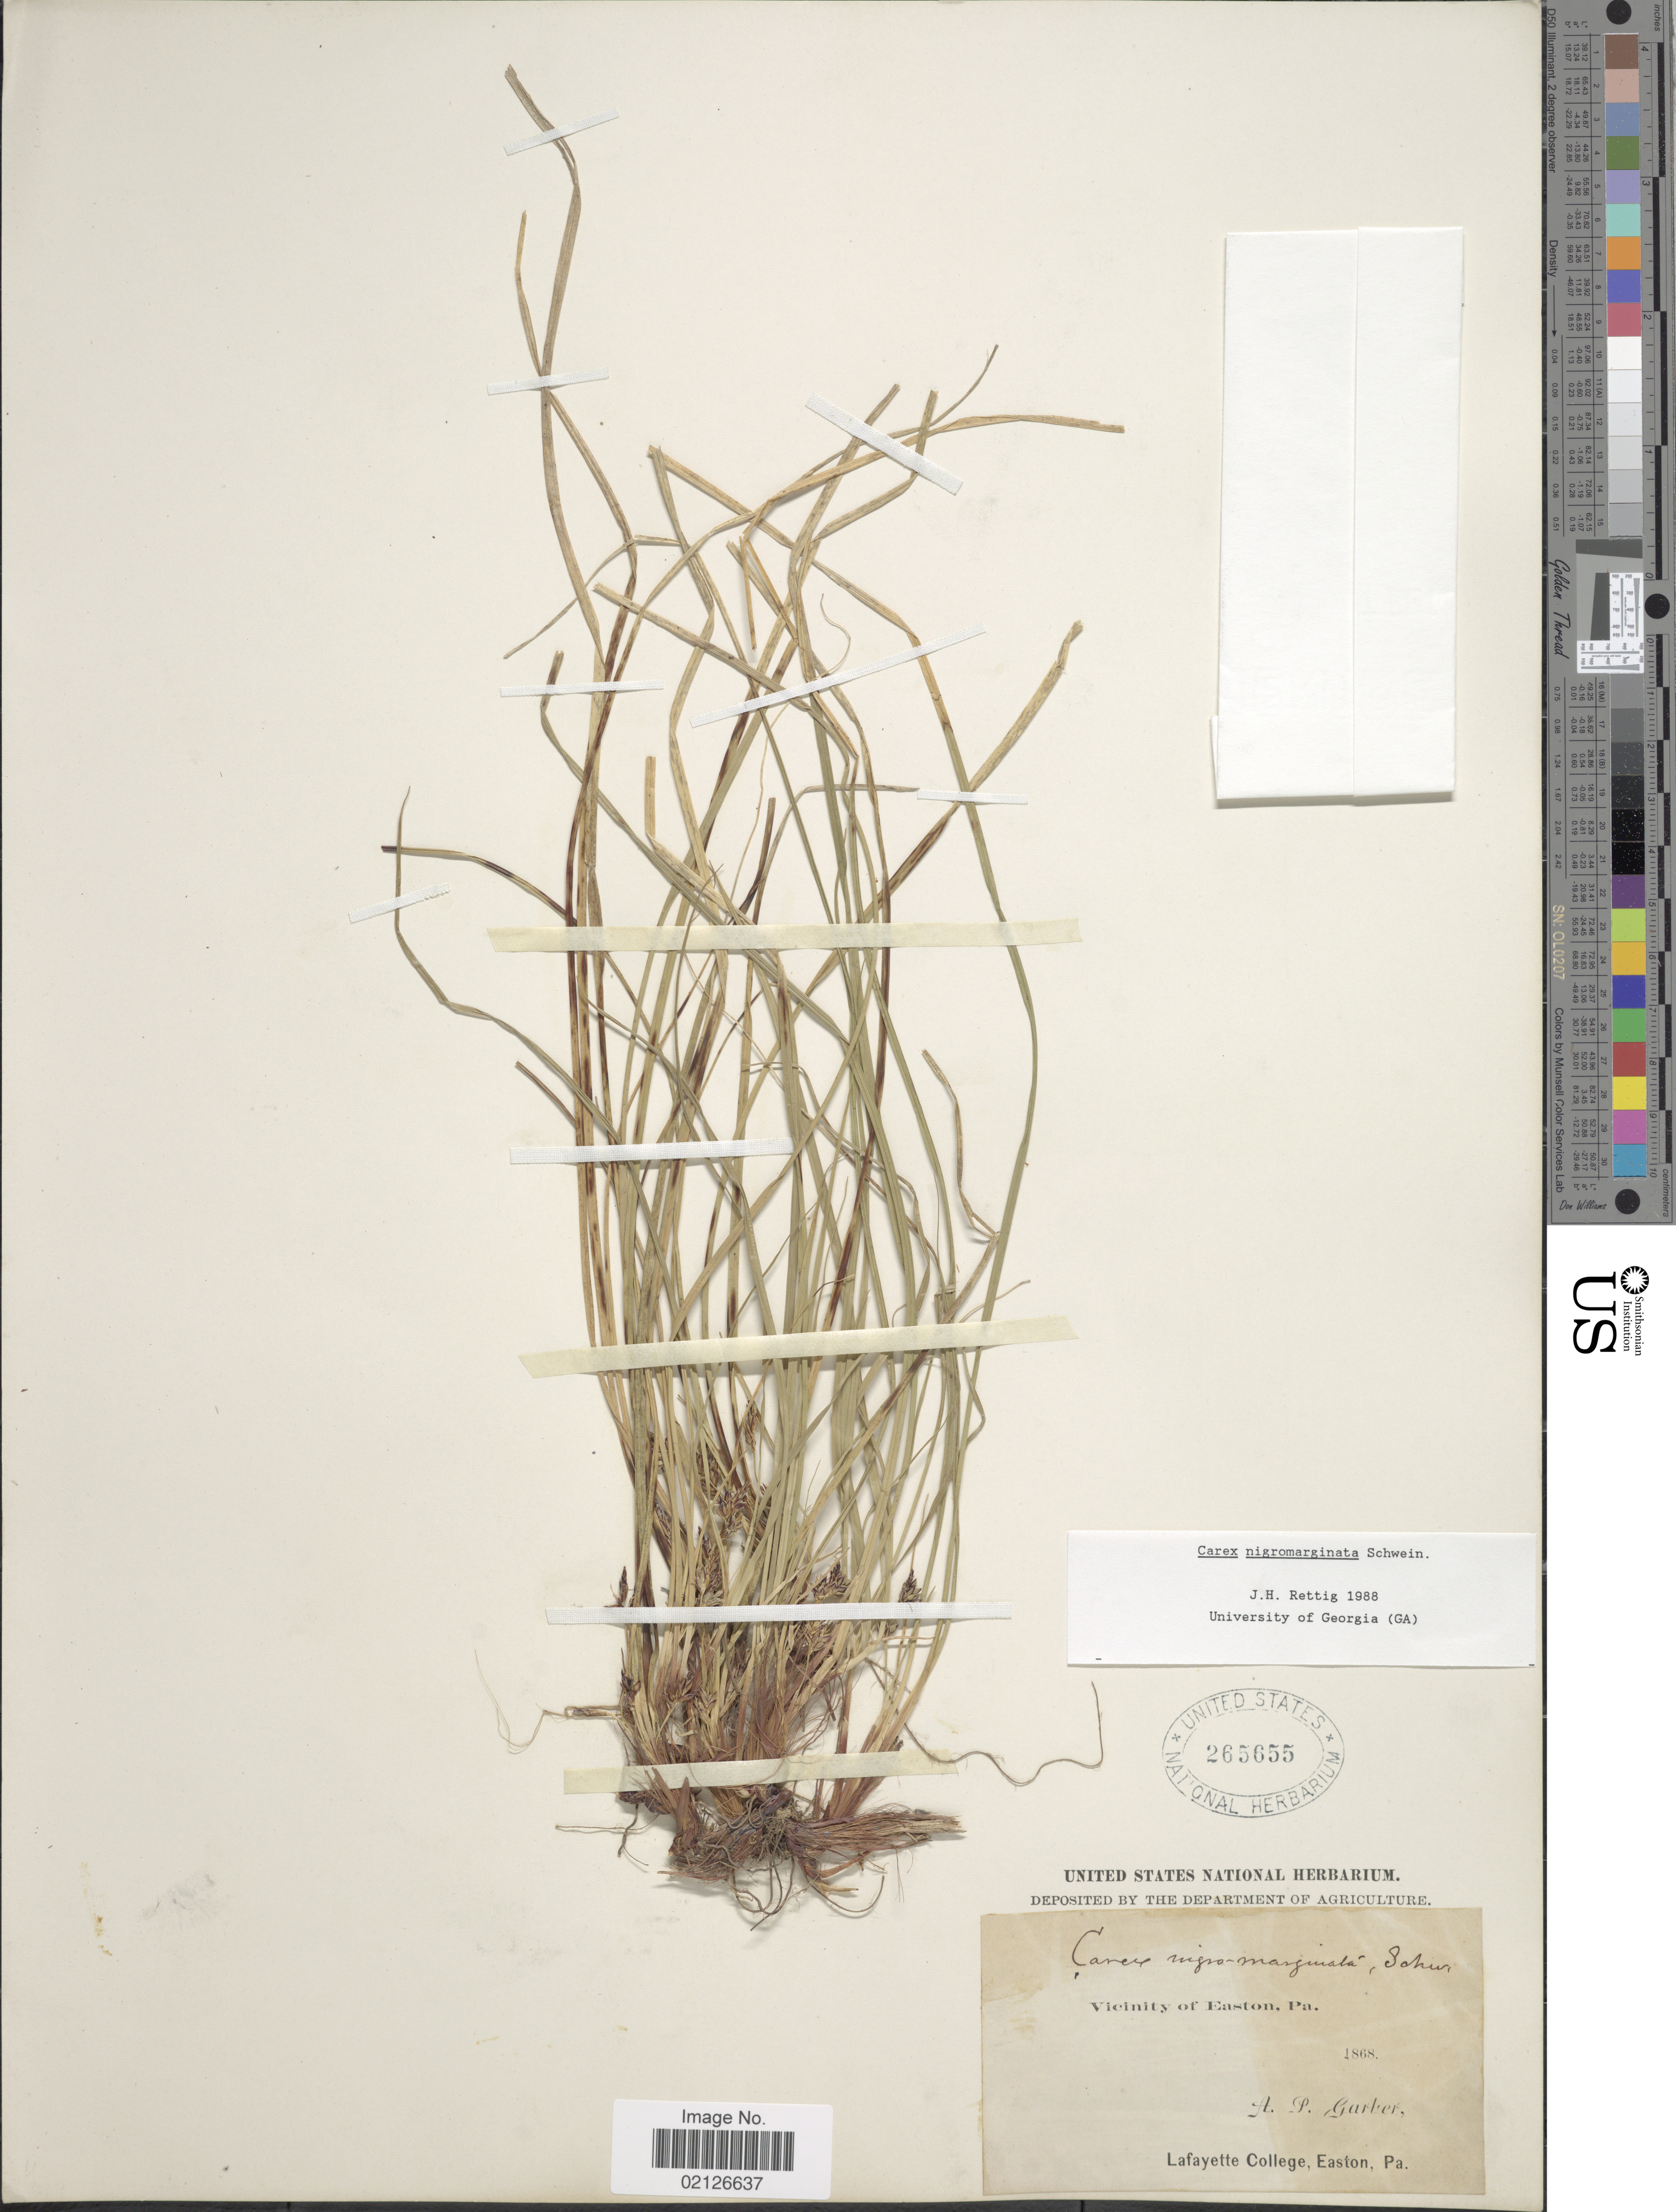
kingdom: Plantae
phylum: Tracheophyta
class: Liliopsida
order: Poales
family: Cyperaceae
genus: Carex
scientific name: Carex nigromarginata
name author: Schwein.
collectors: A. P. Garber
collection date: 1868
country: United States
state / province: Pennsylvania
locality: Vicinity of Easton, Lafayette College [unsure placement]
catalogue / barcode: US 265655